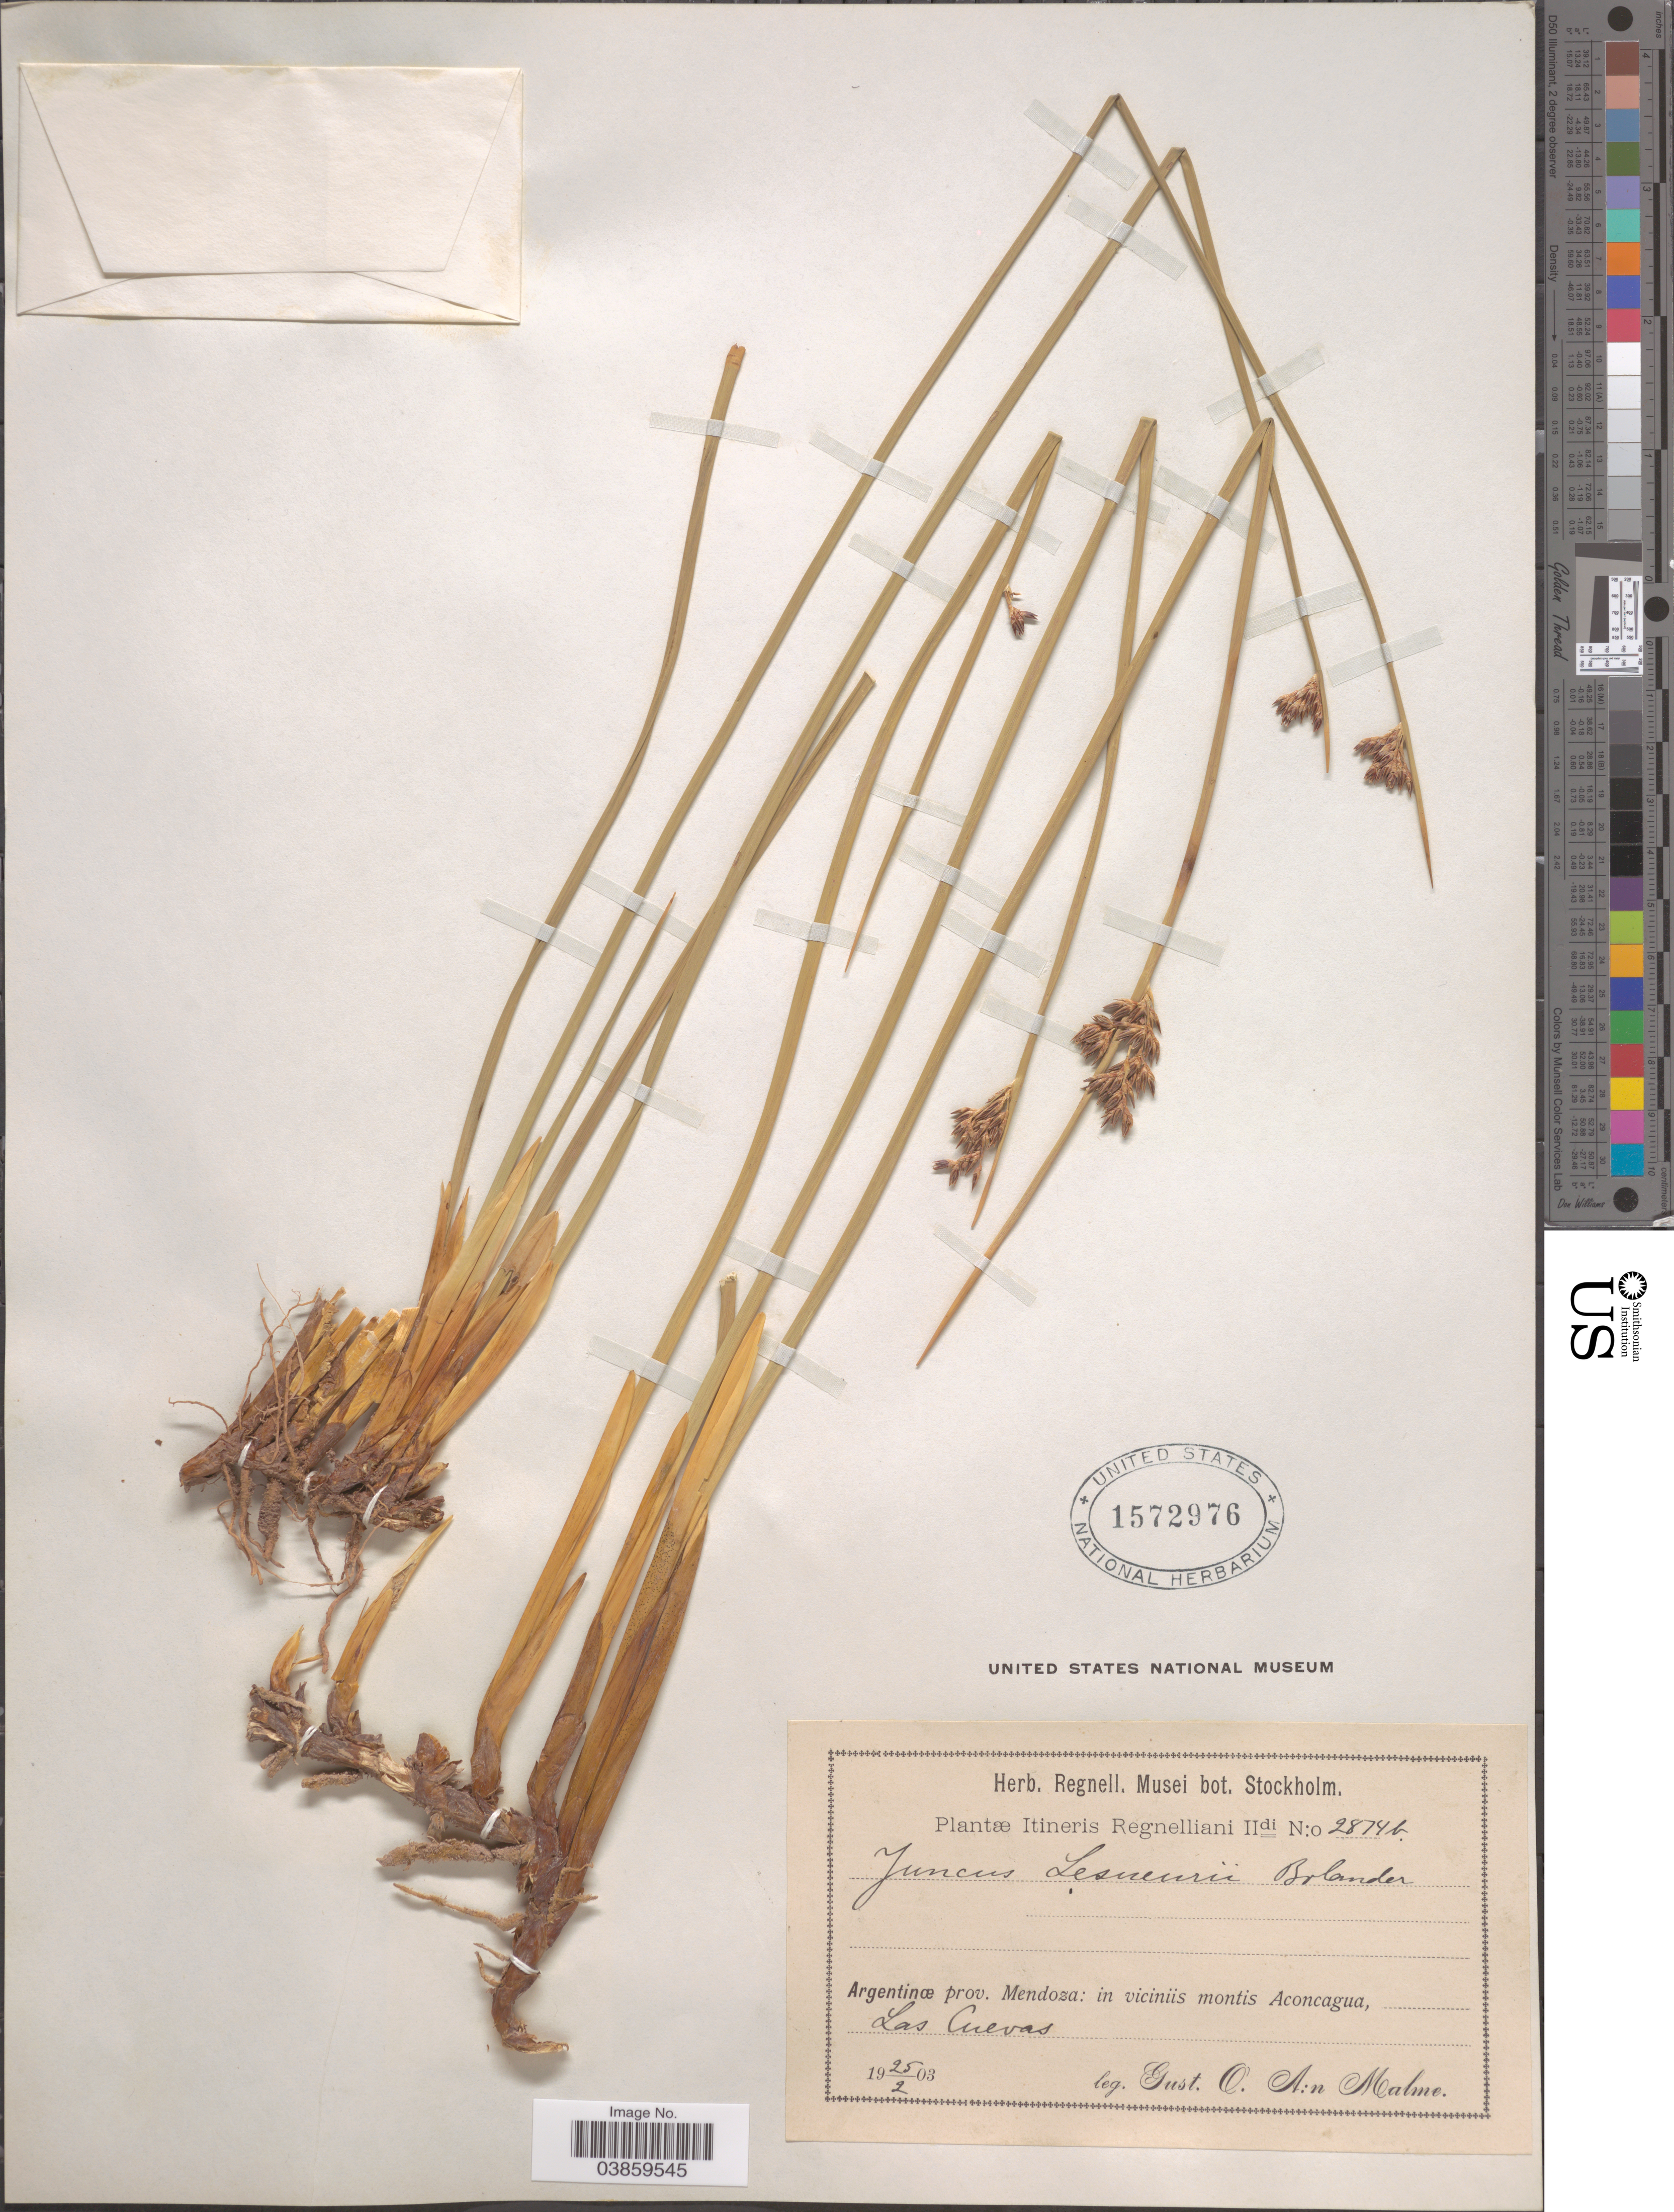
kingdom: Plantae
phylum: Tracheophyta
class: Liliopsida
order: Poales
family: Juncaceae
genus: Juncus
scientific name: Juncus lesueurii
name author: Bol.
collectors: G. O. A. Malme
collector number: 2874b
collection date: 1903-02-25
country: Argentina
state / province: Mendoza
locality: In viciniis montis Aconcagua, Las Cuevas.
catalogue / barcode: US 1572976